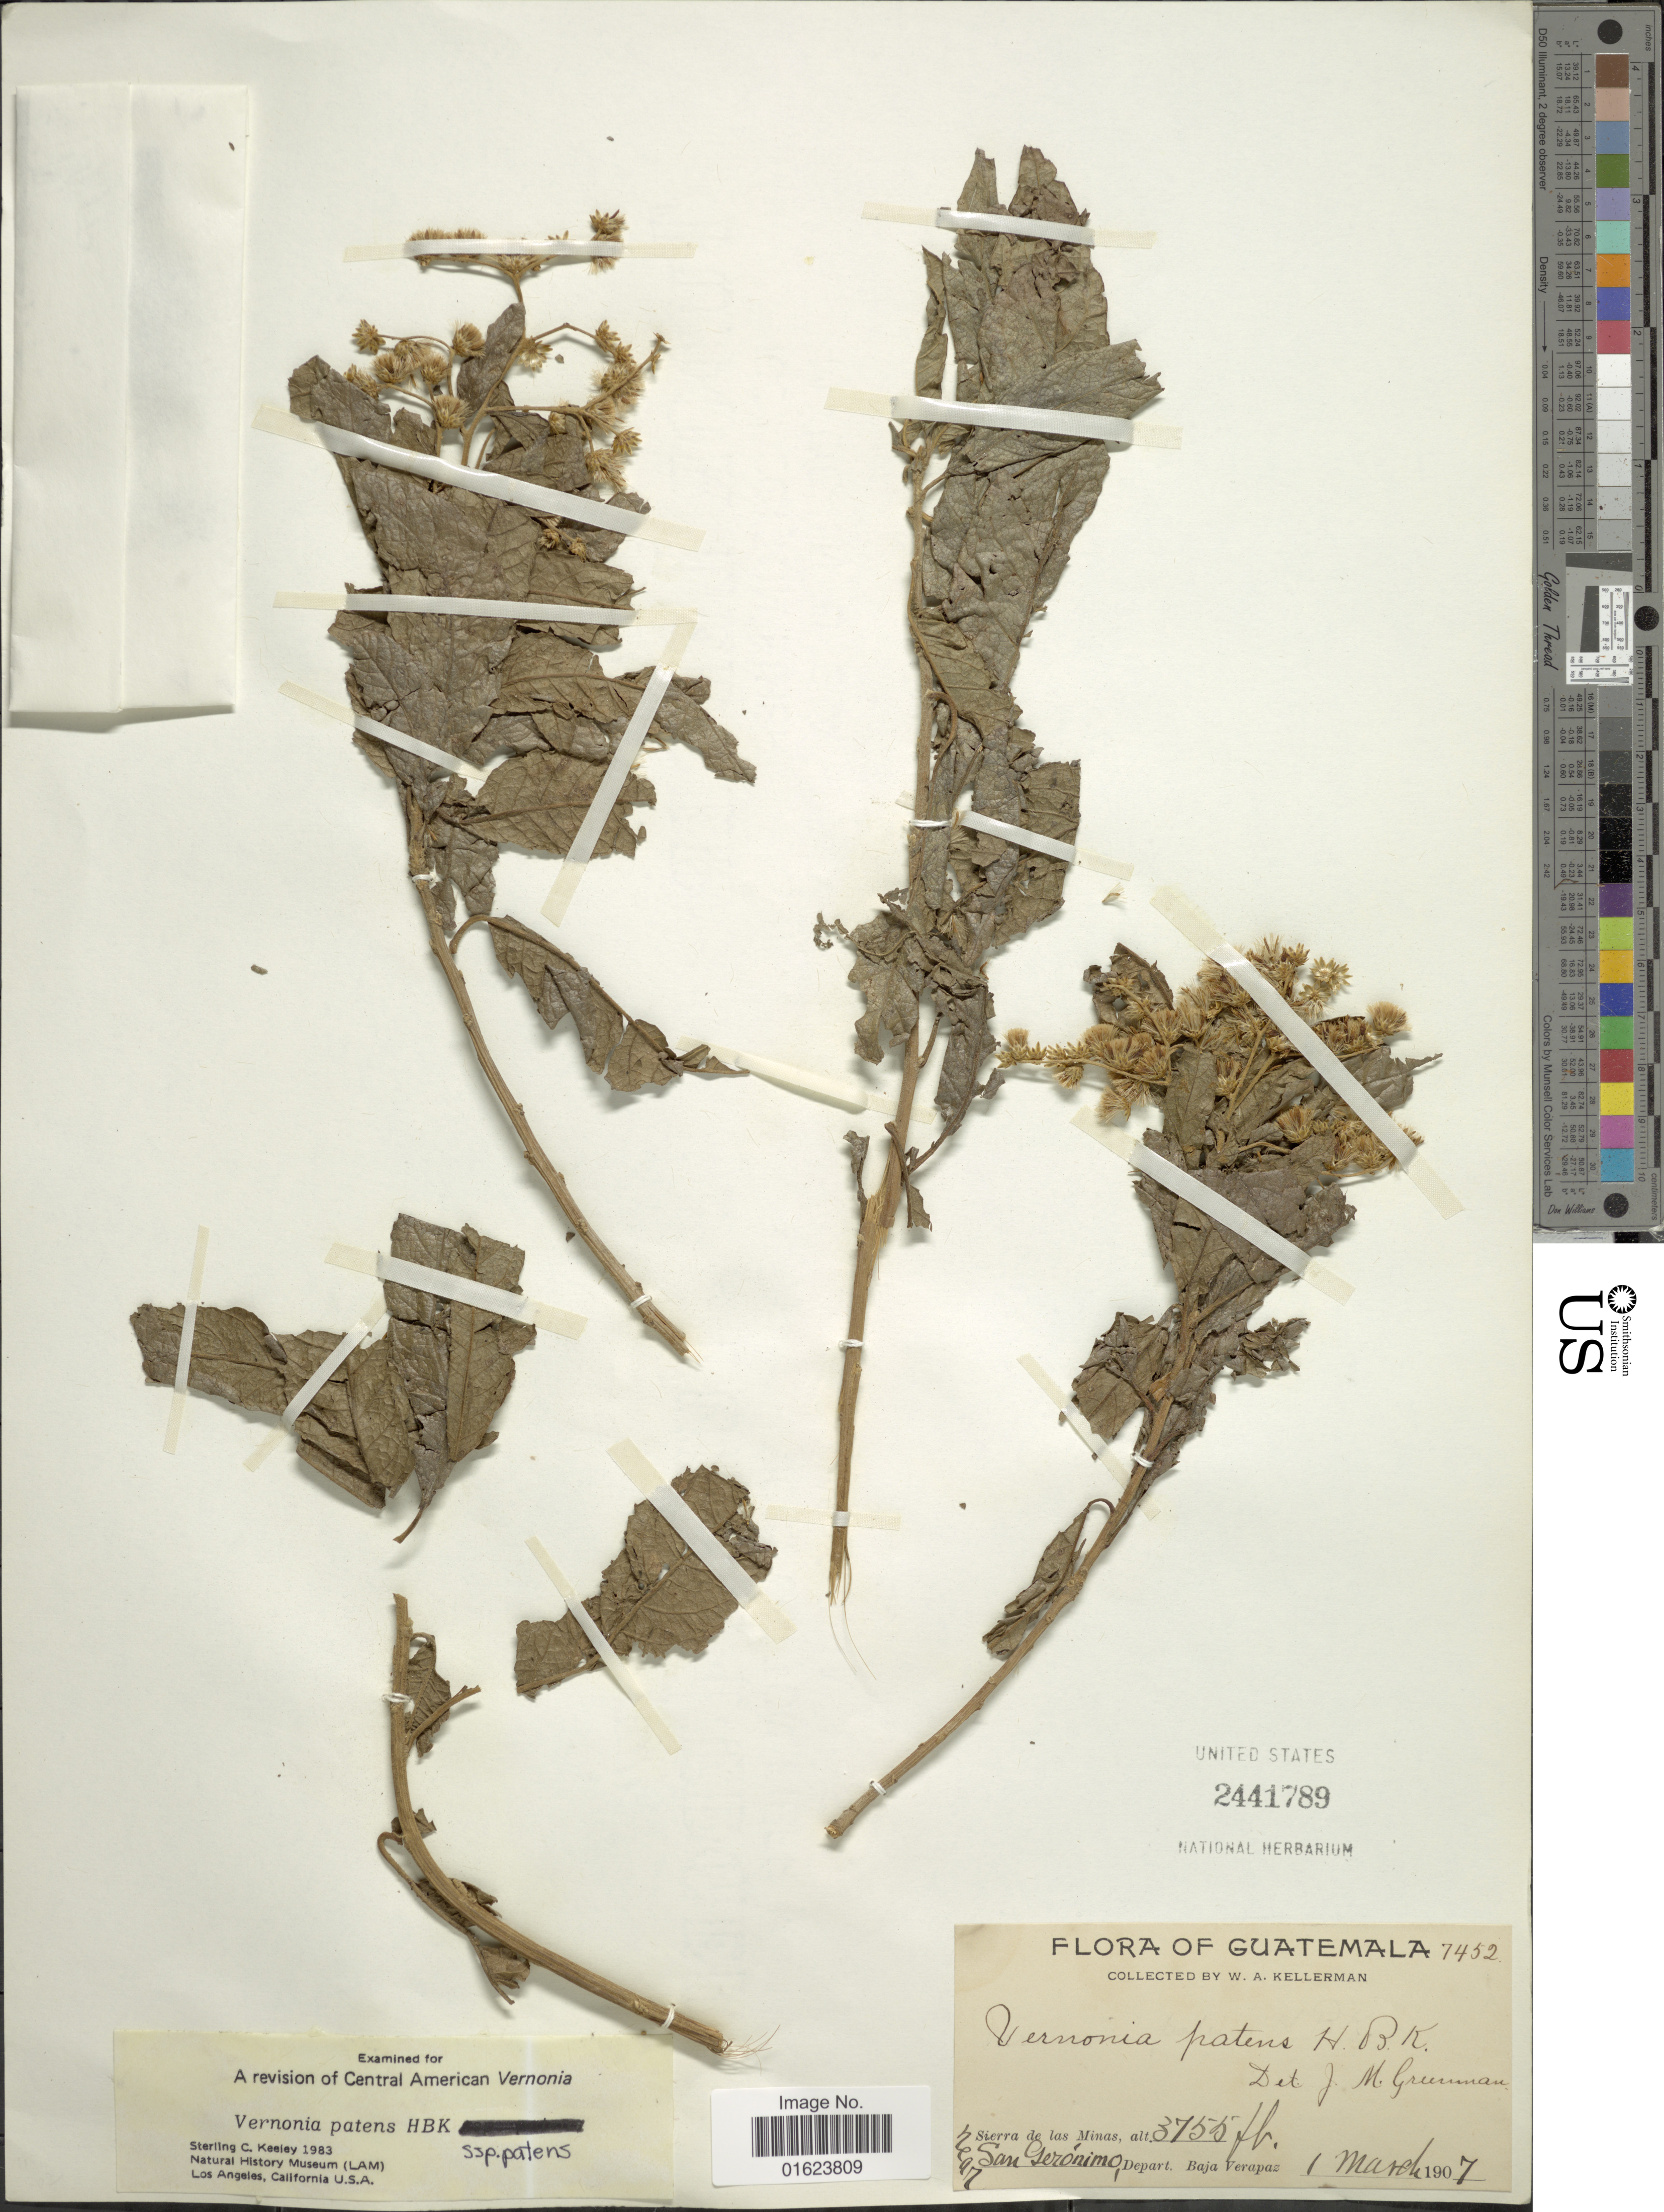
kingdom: Plantae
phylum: Tracheophyta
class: Magnoliopsida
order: Asterales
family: Asteraceae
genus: Vernonanthura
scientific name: Vernonanthura patens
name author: (Kunth) H. Rob.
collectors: W. Kellerman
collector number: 7452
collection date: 1907-03-01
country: Guatemala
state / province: Baja Verapaz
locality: Sierra de las Minas . San Geronimo, Depart. Baja Verapaz.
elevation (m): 1145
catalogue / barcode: US 2441789